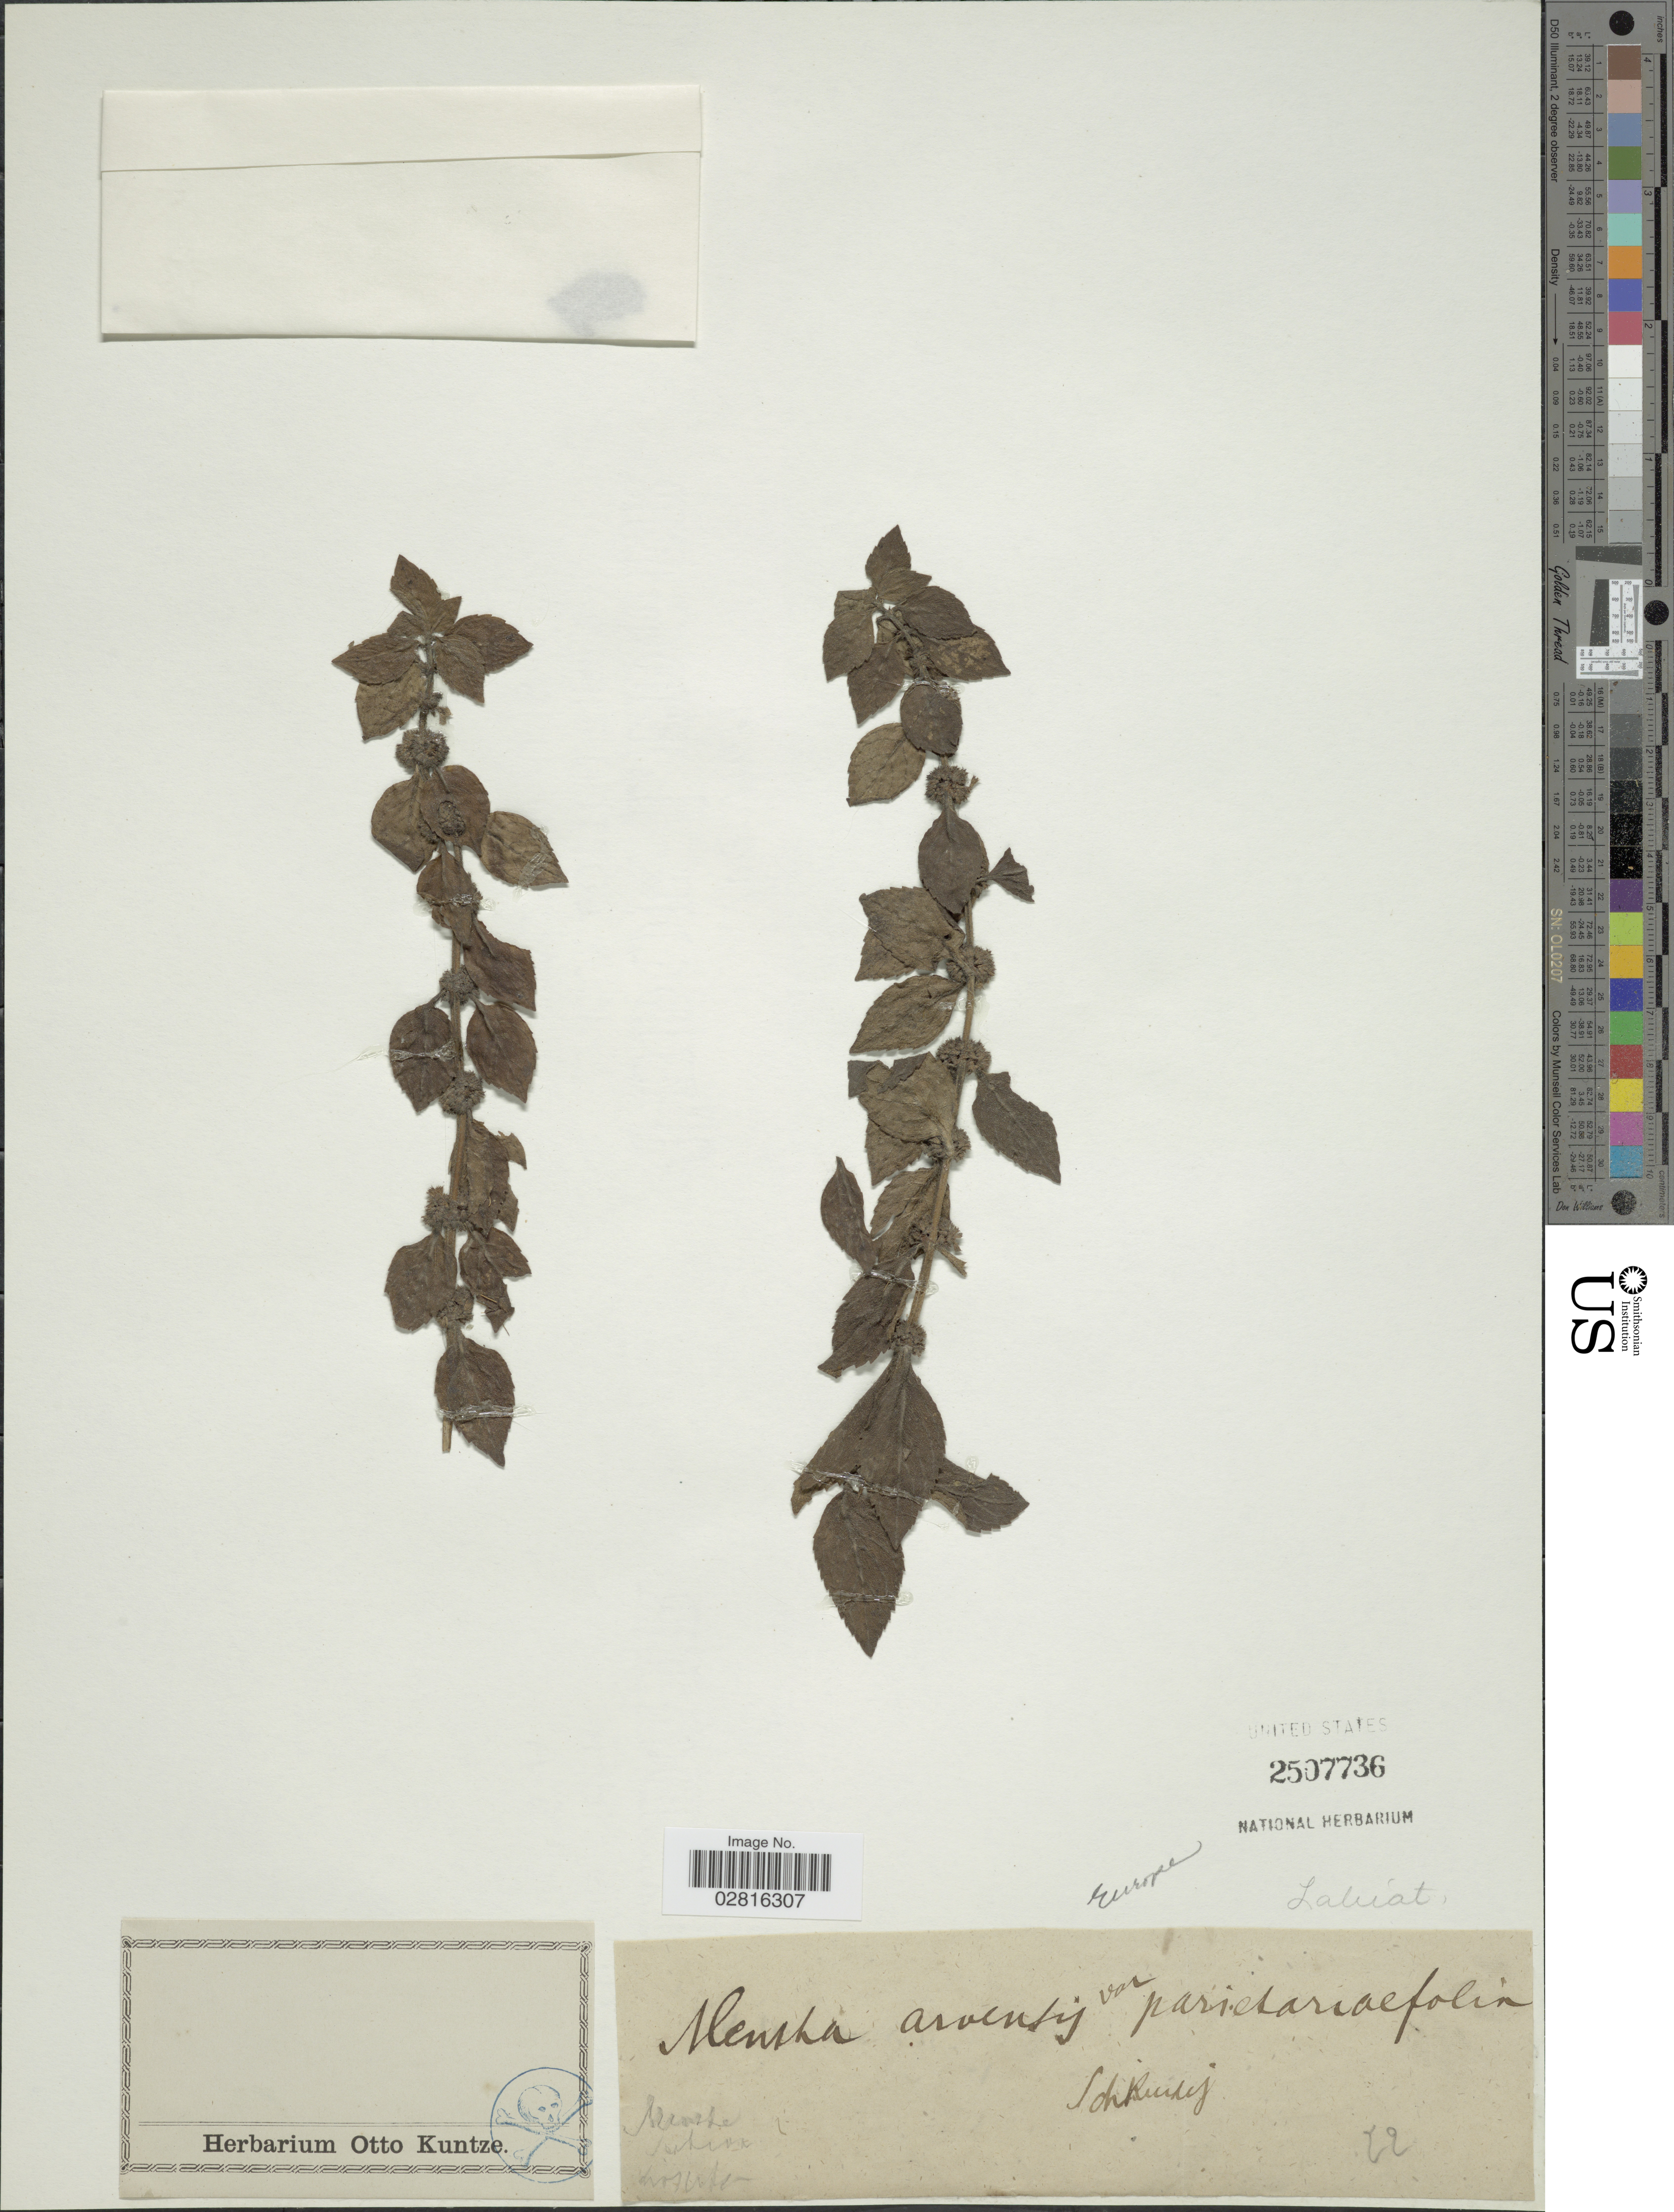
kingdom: Plantae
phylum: Tracheophyta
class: Magnoliopsida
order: Lamiales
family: Lamiaceae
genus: Mentha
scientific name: Mentha arvensis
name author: L.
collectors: ex herb. Otto Kuntze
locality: [illegible text] Europe.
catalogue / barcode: US 2507736